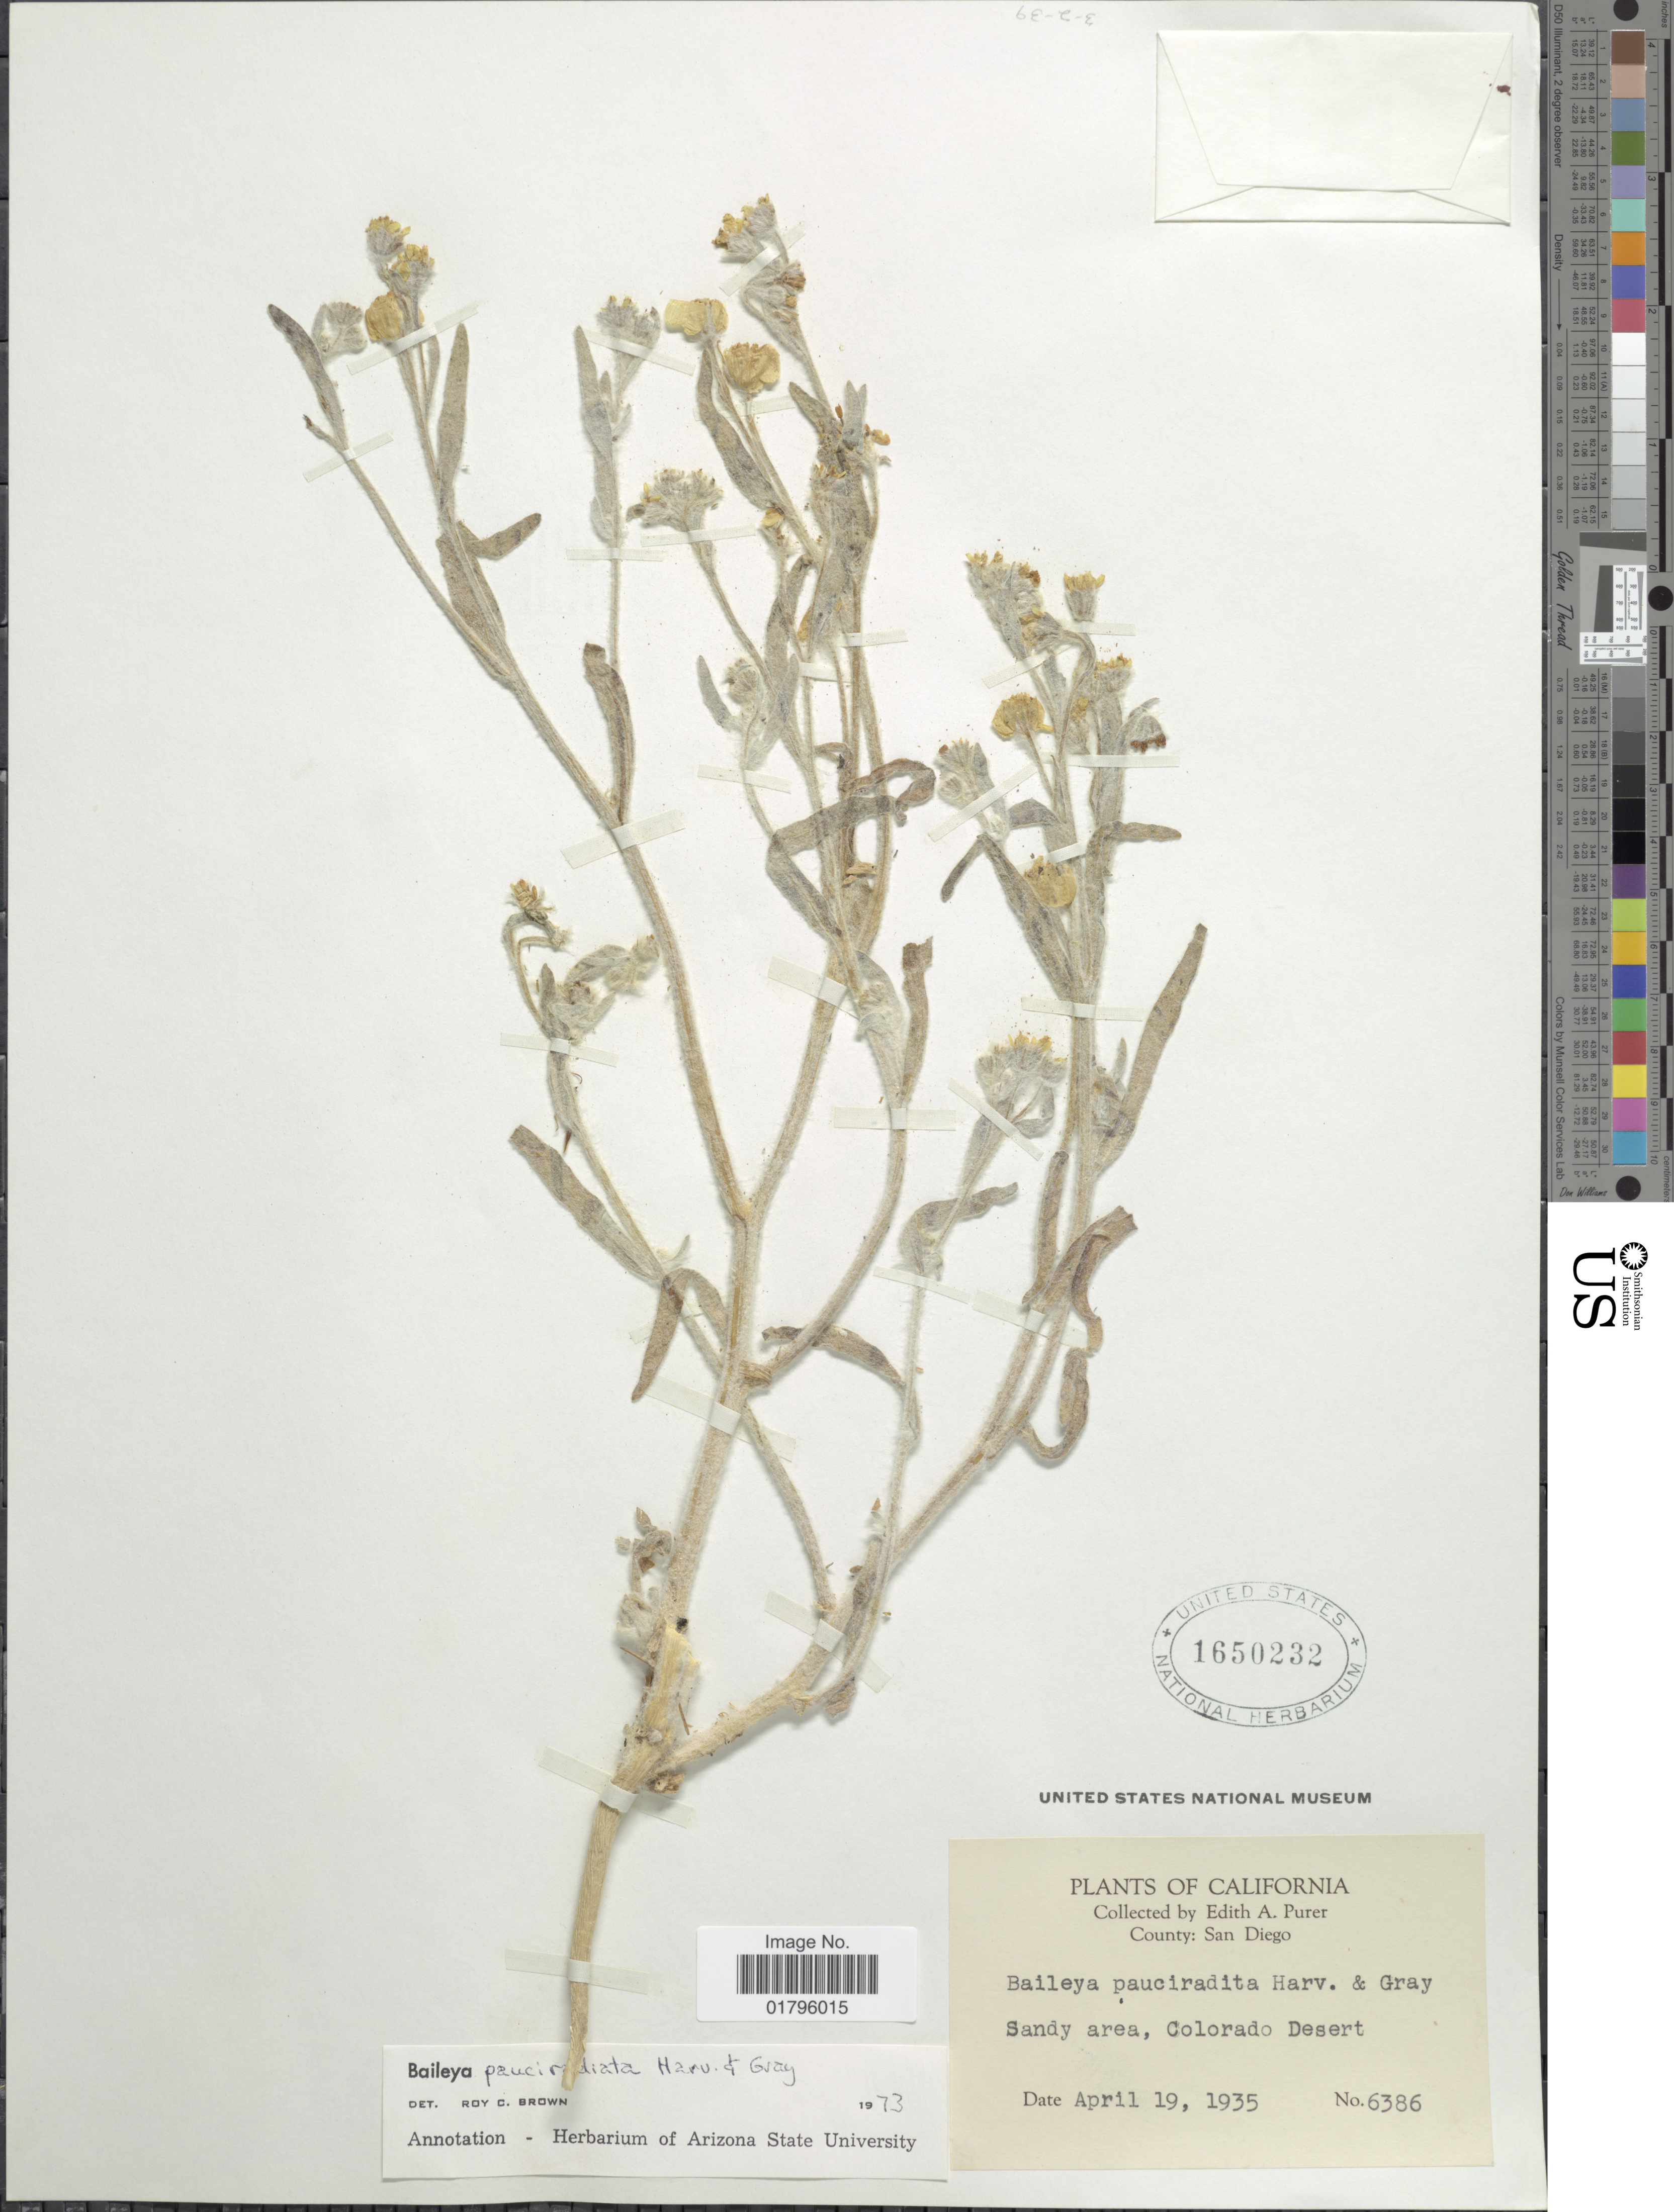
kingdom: Plantae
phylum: Tracheophyta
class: Magnoliopsida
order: Asterales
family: Asteraceae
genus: Baileya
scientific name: Baileya pauciradiata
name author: Harv. & A. Gray ex A. Gray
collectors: E. Purer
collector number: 6386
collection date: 1935-04-19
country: United States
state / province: California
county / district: San Diego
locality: County; San Diego. Sandy area, Colorado Desert.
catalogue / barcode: US 1650232